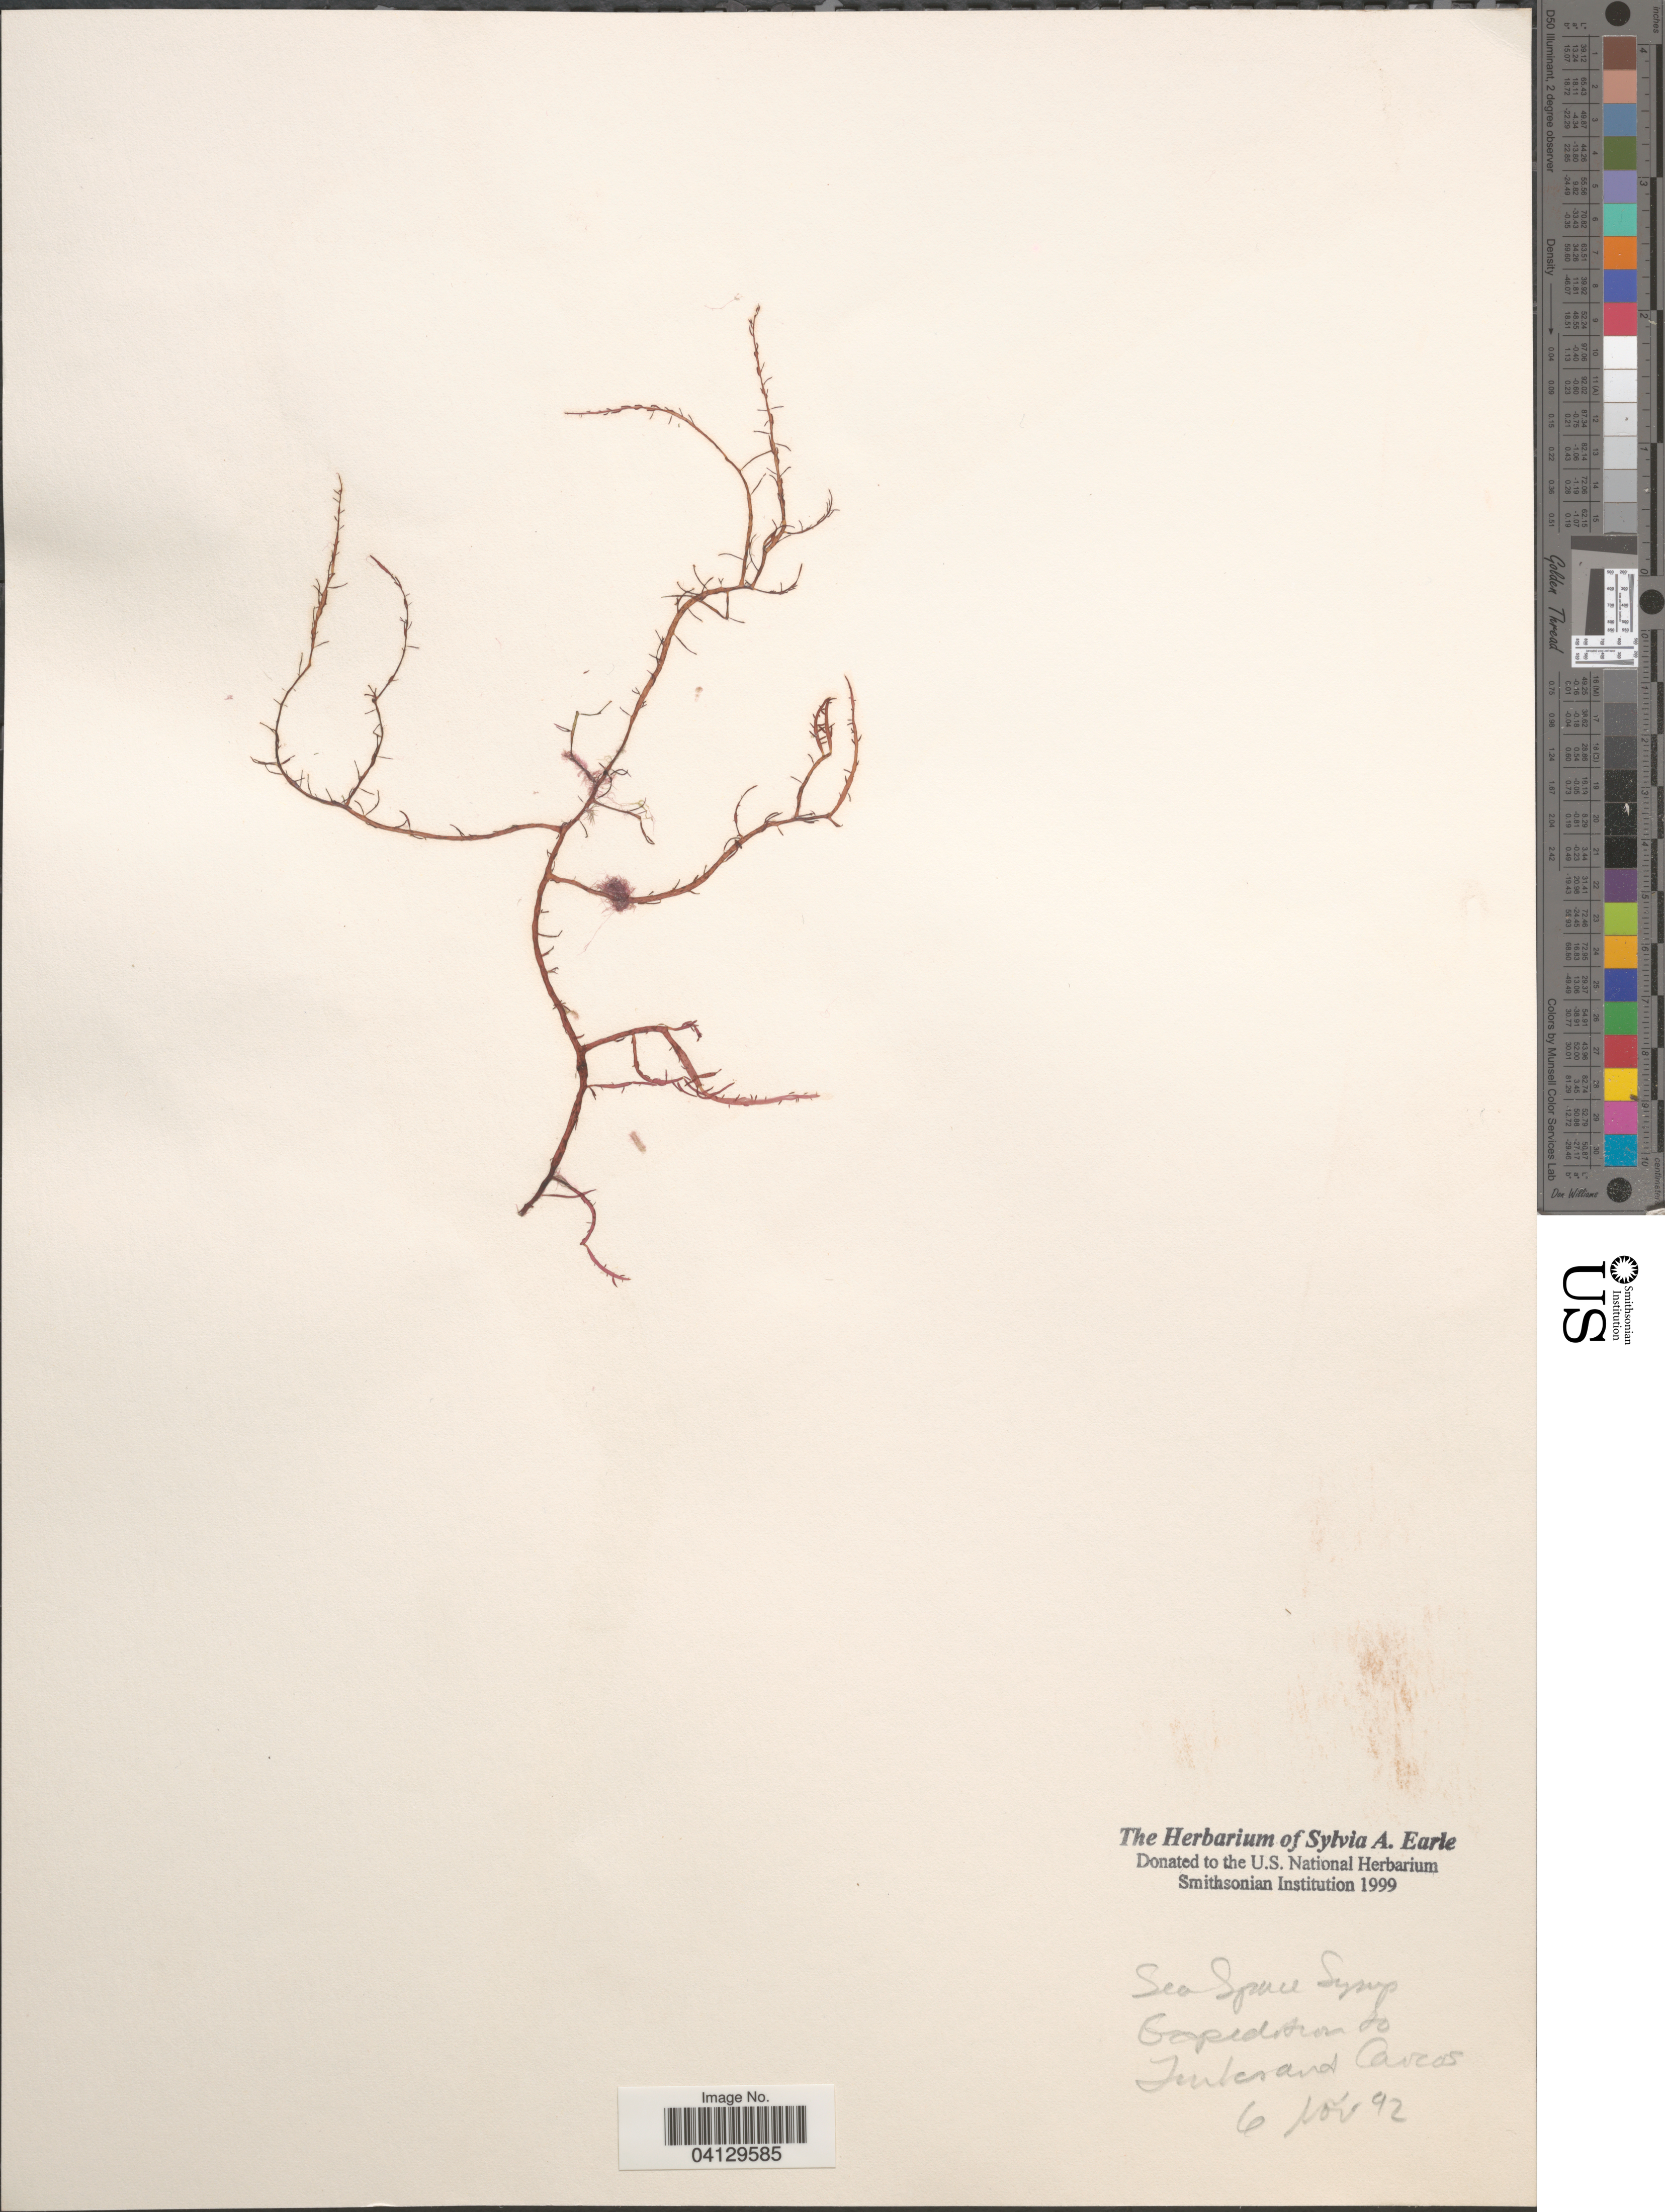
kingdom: Plantae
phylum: Rhodophyta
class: Florideophyceae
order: Corallinales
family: Corallinaceae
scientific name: Crustose Coralline Algae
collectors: Ex herb. Sylvia A. Earle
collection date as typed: Transcribed d/m/y: 6/11/92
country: Turks and Caicos Islands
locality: Sea Spruce Symp. Expedition to Turks and Caicos